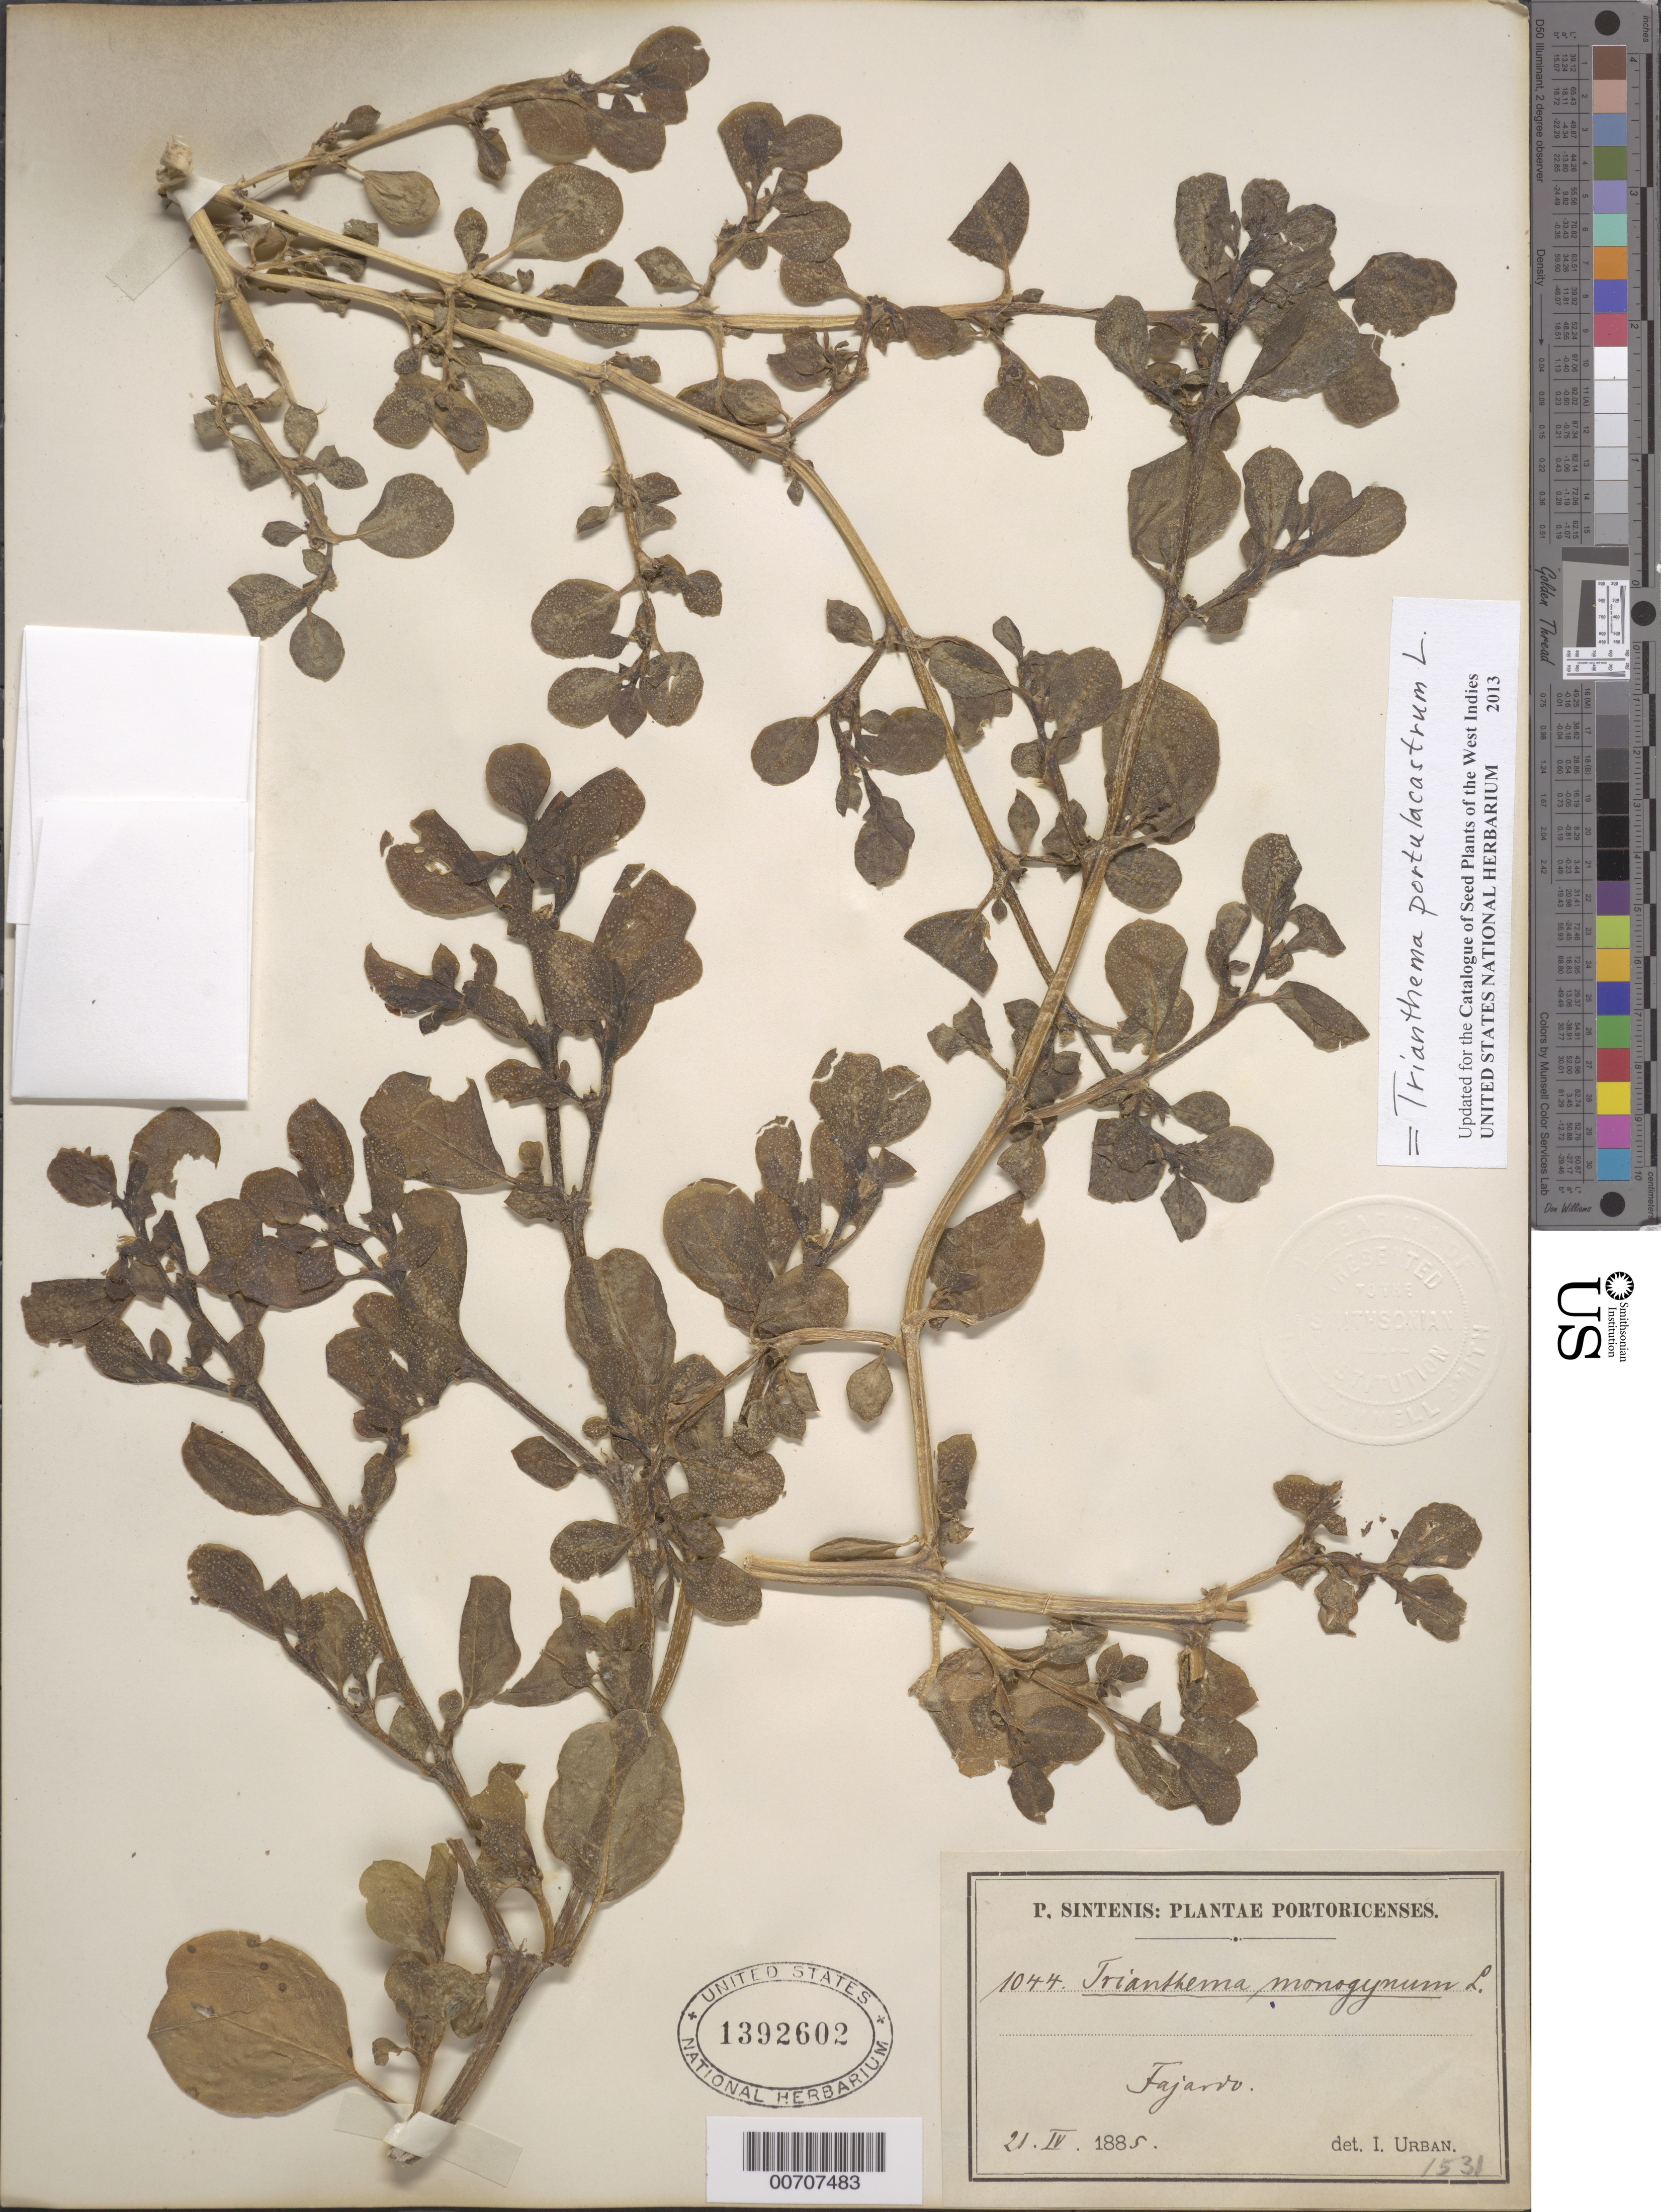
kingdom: Plantae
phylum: Tracheophyta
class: Magnoliopsida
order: Caryophyllales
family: Aizoaceae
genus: Trianthema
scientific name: Trianthema portulacastrum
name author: L.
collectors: P. Sintenis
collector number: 1044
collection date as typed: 21 Apr 1885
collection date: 1885-04-21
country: Puerto Rico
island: Greater Antilles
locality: Fajardo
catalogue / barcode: US 1392602